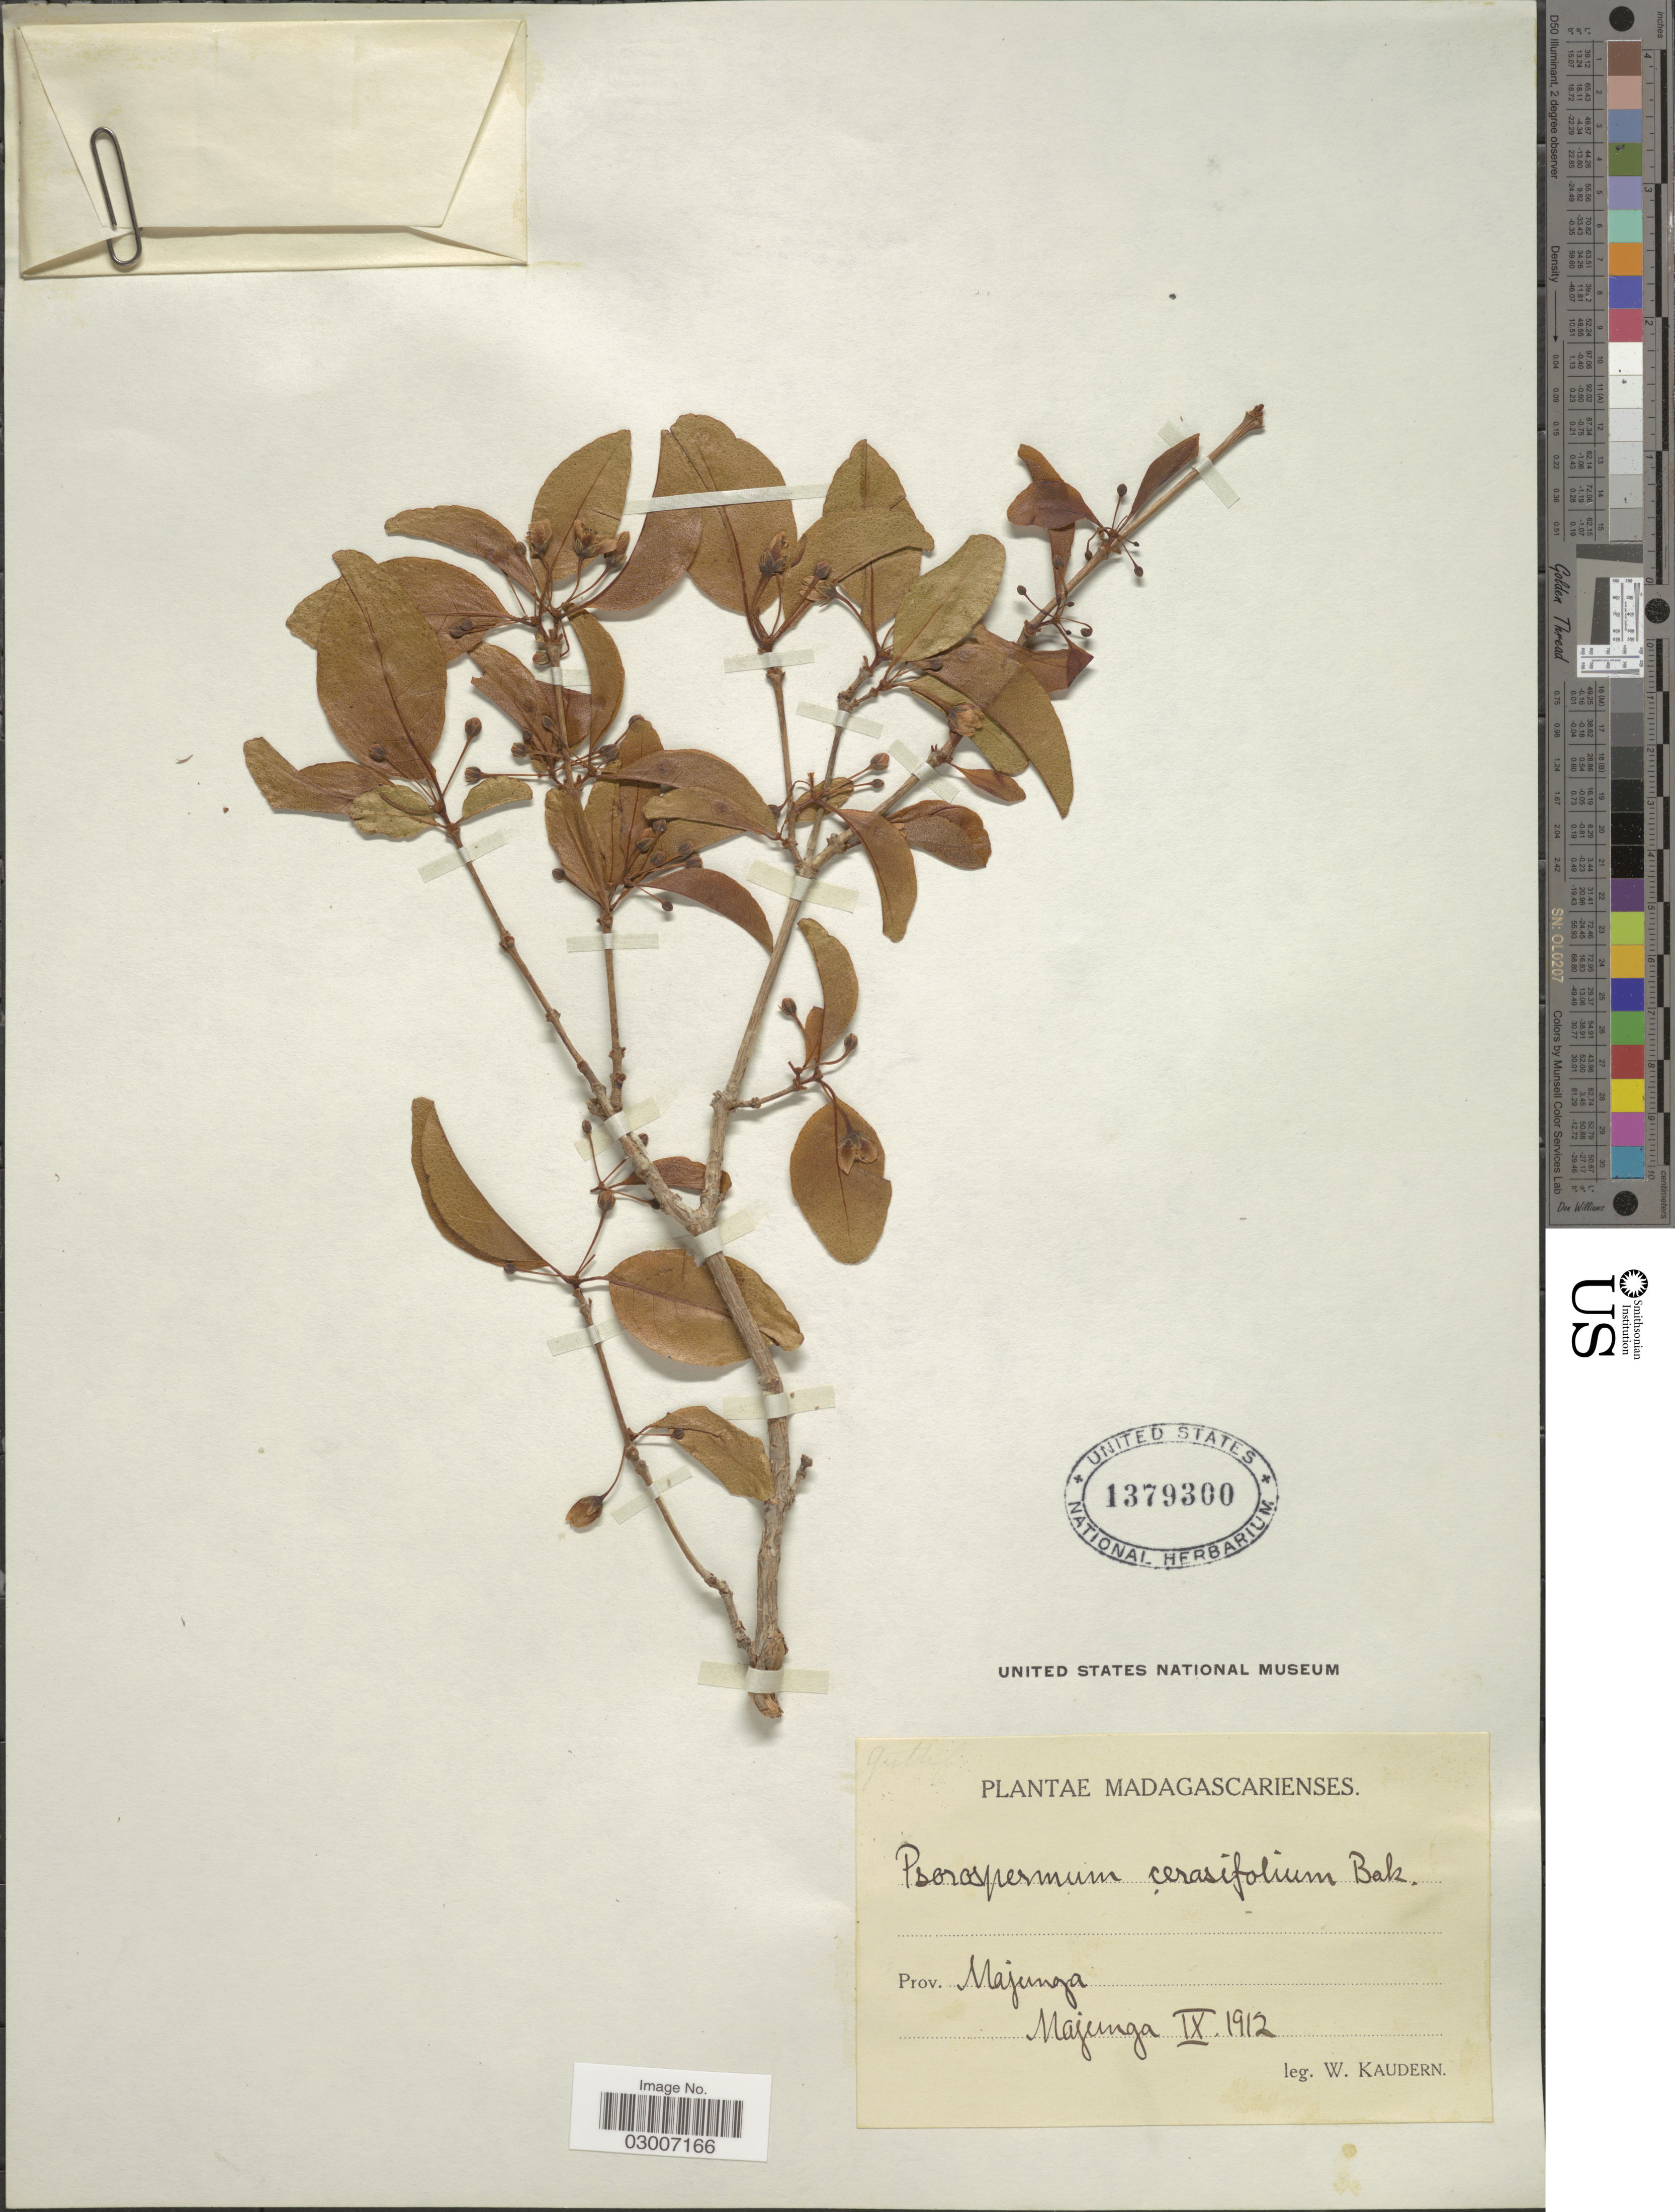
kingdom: Plantae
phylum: Tracheophyta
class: Magnoliopsida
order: Malpighiales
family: Hypericaceae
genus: Psorospermum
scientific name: Psorospermum cerasifolium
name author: Baker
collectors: W. Kaudern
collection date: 1912-09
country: Madagascar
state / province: Boeny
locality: Prov. Majunga. Majunga.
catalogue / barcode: US 1379300